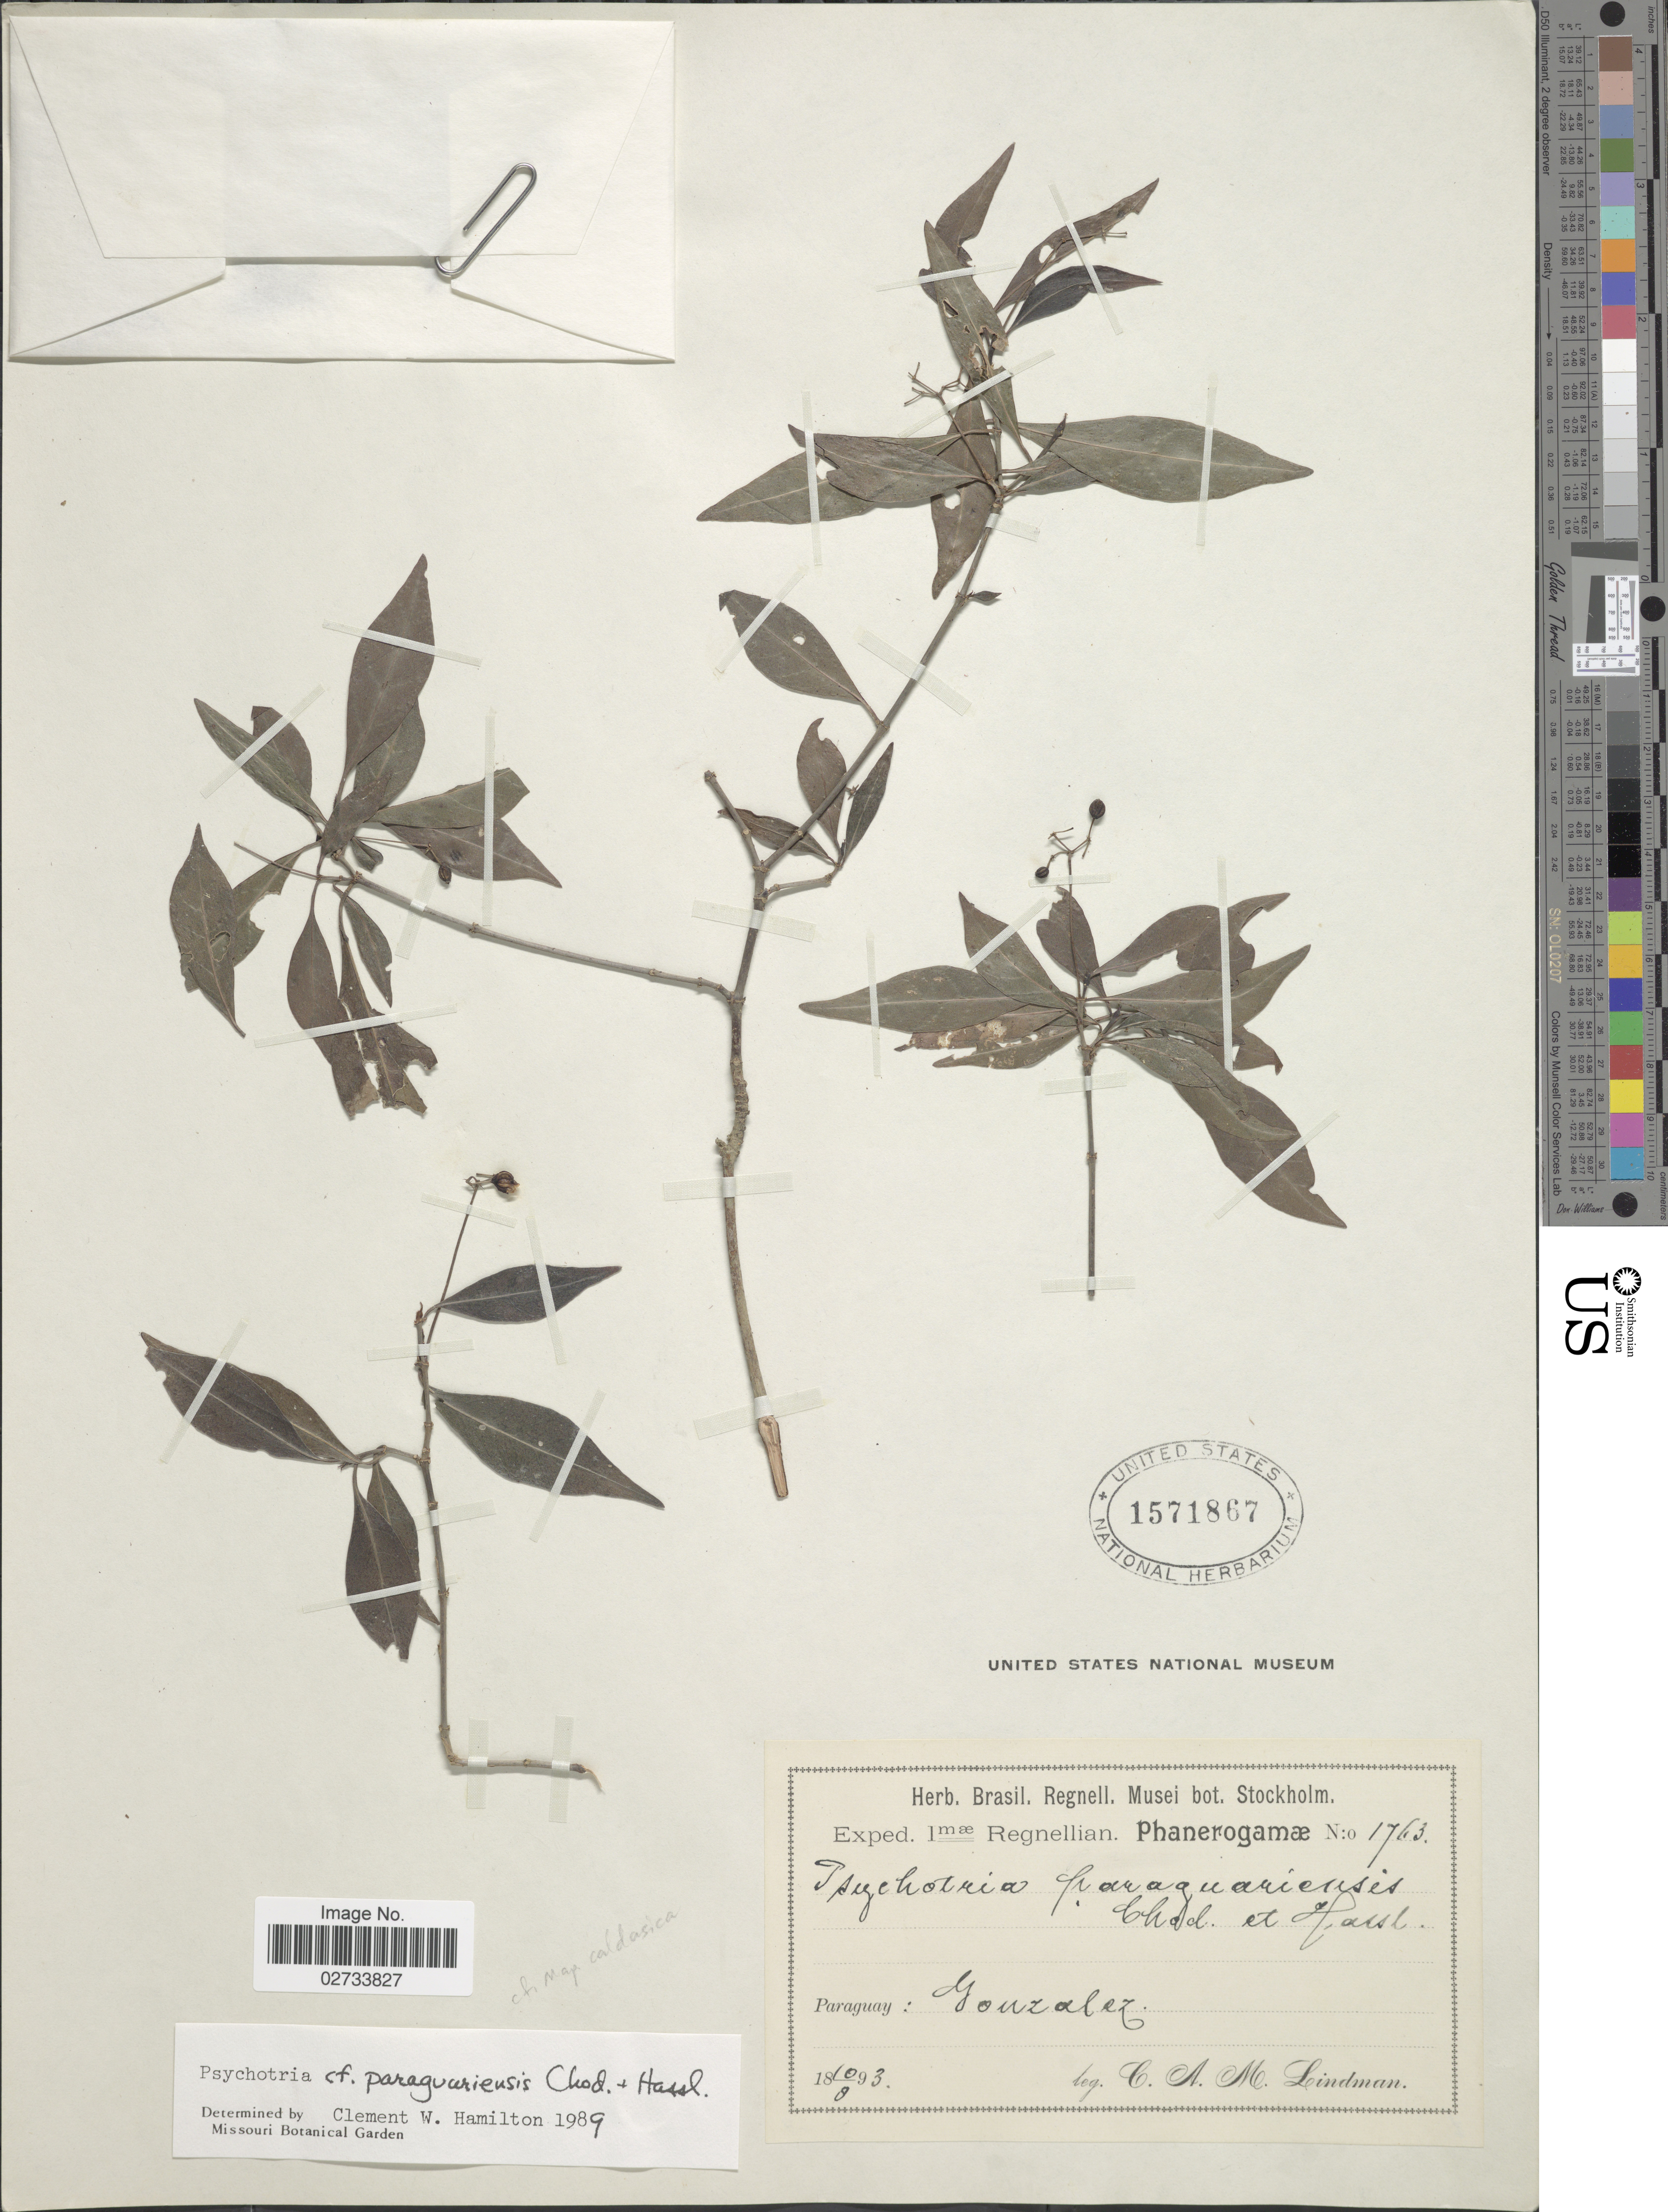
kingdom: Plantae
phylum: Tracheophyta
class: Magnoliopsida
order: Gentianales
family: Rubiaceae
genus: Psychotria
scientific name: Psychotria paraguariensis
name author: Chodat & Hassl.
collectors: C. A. M. Lindman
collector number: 1763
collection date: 1893-08-10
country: Paraguay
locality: Gonzalez.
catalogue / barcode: US 1571867